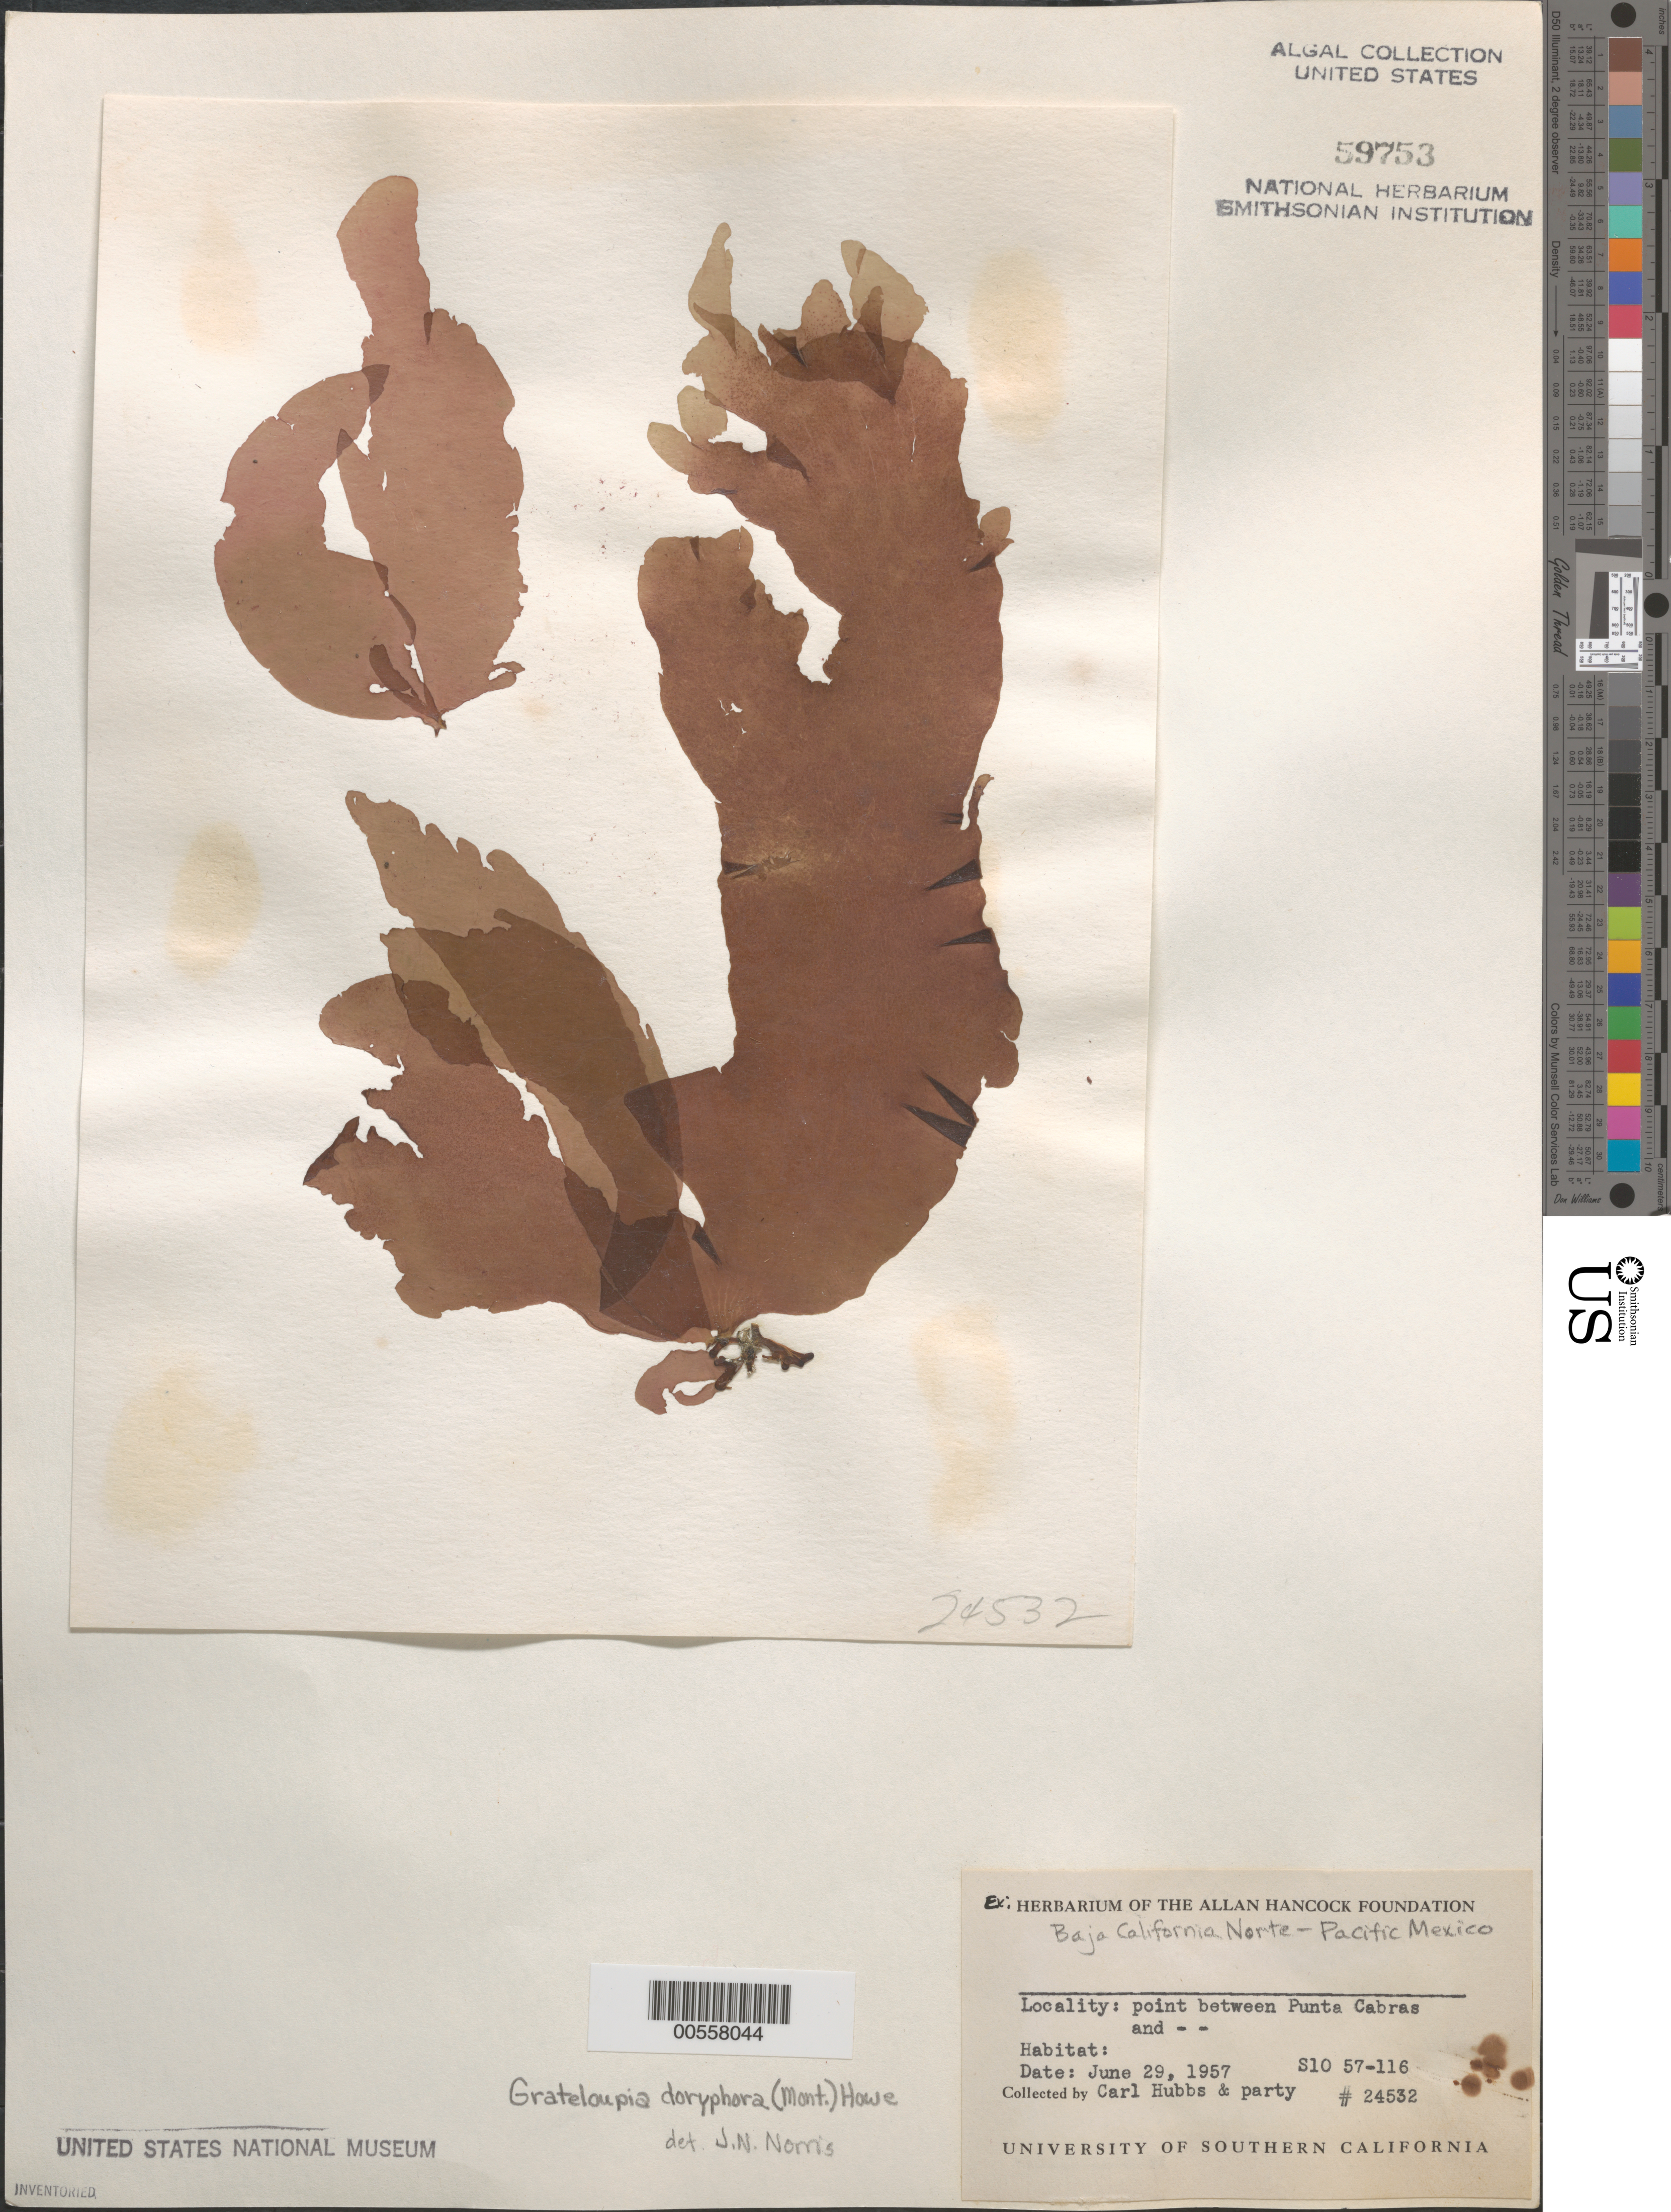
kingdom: Plantae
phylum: Rhodophyta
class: Florideophyceae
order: Halymeniales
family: Halymeniaceae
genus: Grateloupia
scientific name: Grateloupia doryphora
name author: (Mont.) Howe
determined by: Norris, James N.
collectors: C. Hubbs & et al.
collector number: EYD 24532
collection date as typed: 29 Jun 1957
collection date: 1957-06-29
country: Mexico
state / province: Baja California Norte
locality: Near Punta Cabras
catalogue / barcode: US 59753